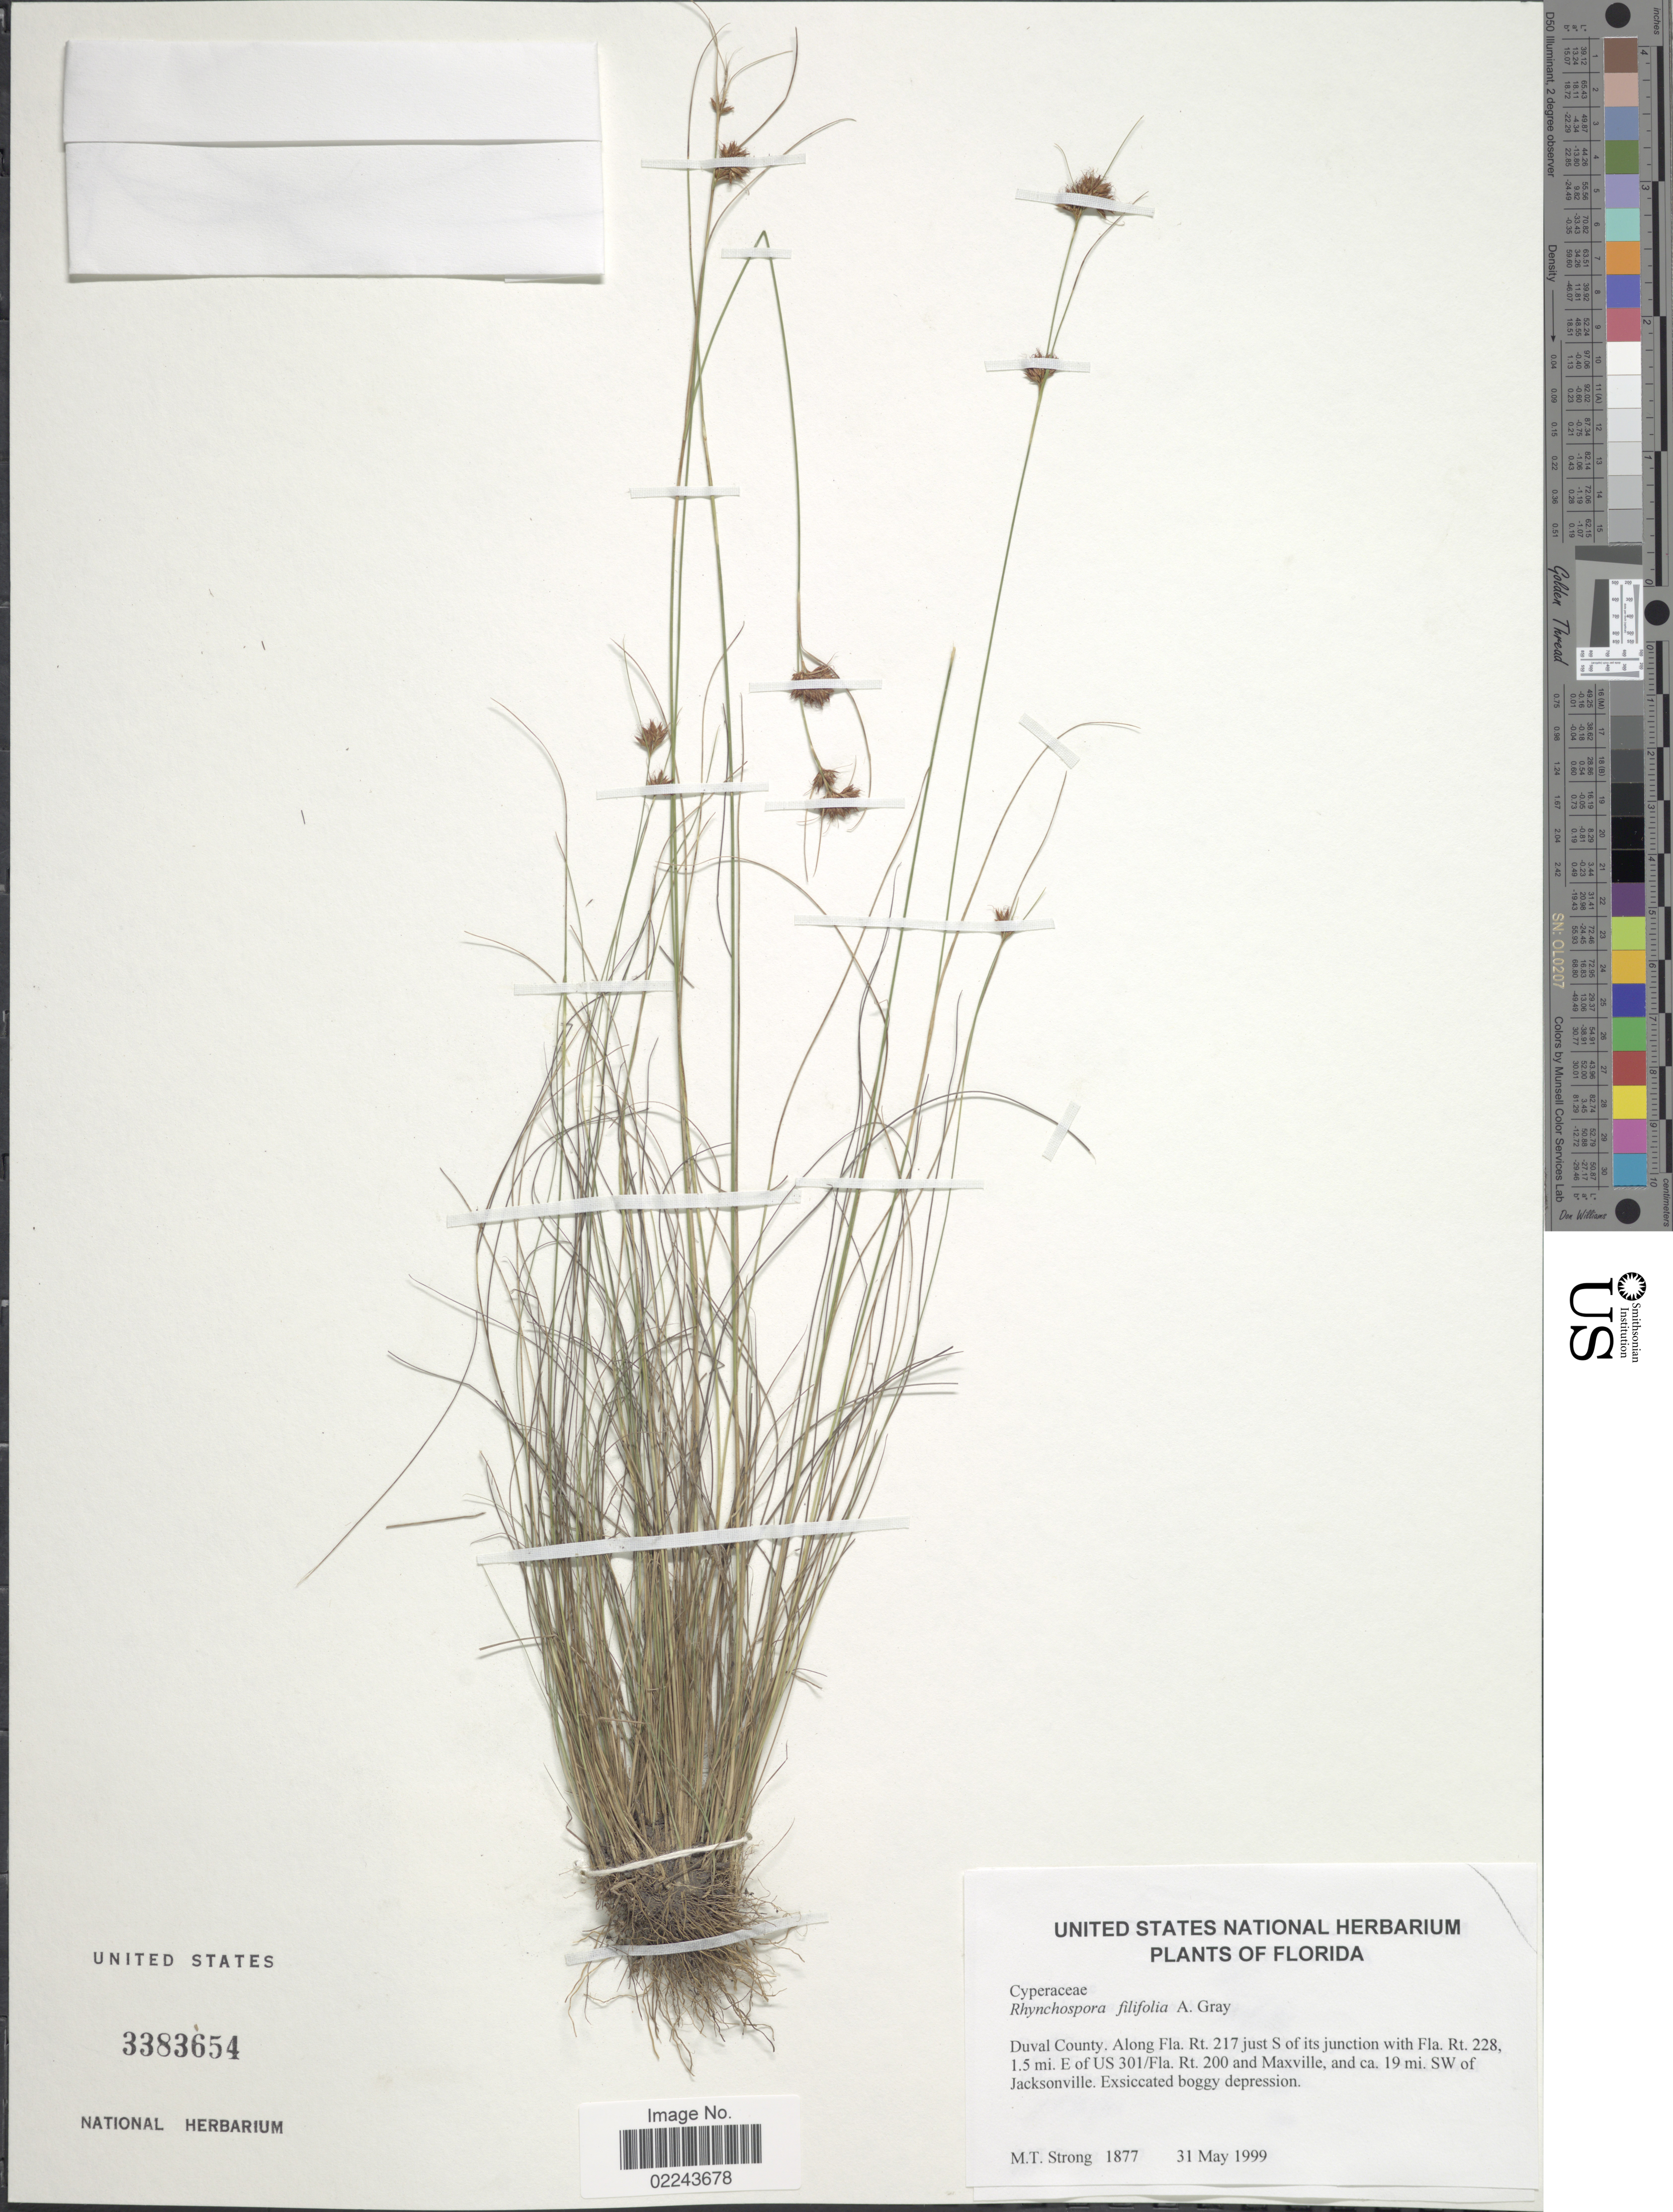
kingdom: Plantae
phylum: Tracheophyta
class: Liliopsida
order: Poales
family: Cyperaceae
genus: Rhynchospora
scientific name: Rhynchospora filifolia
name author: A. Gray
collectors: M. T. Strong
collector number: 1877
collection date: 1999-05-31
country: United States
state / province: Florida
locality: Duval County, along Fla Rt. 217 just S of its junction with Fla. Rt. 228, 1.5 mi E of US 301/Fla. Rt. 200 and Maxville, and ca 19 mi SW of Jacksonville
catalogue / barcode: US 3383654